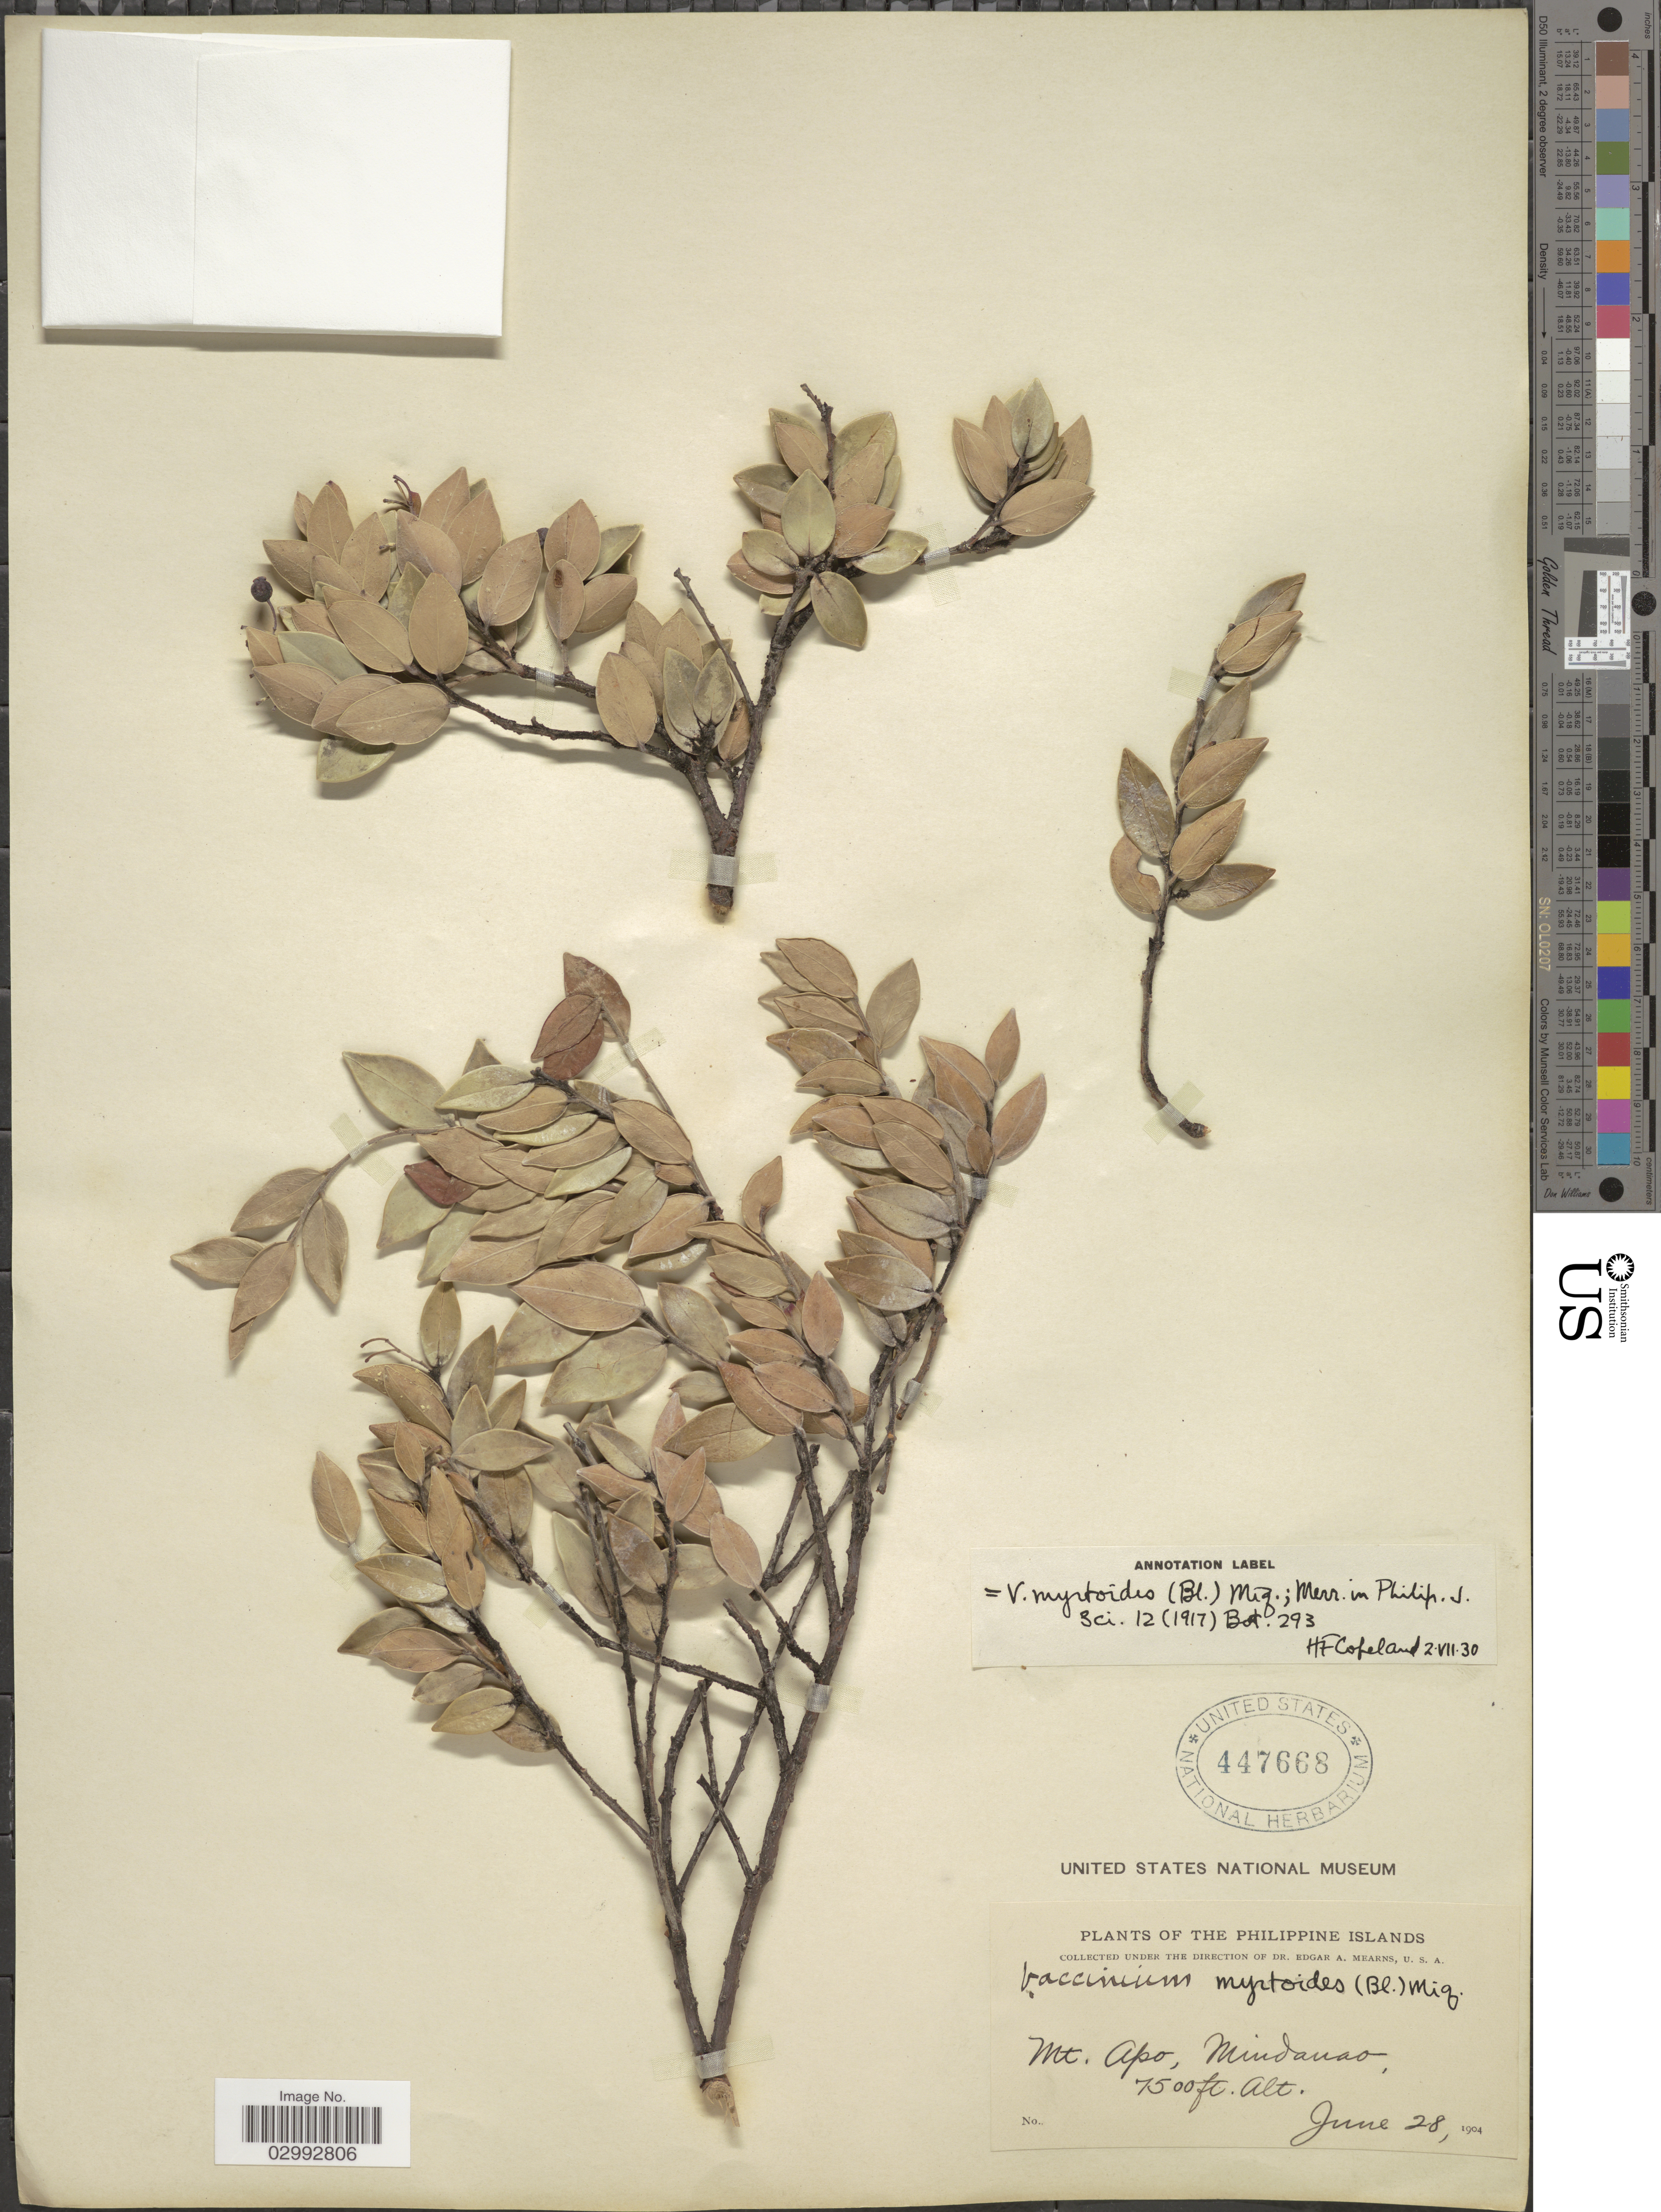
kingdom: Plantae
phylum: Tracheophyta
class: Magnoliopsida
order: Ericales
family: Ericaceae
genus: Vaccinium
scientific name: Vaccinium myrtoides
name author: Miq.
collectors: E. A. Mearns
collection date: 1904-06-28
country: Philippines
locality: Mt. Apo, Mindanao.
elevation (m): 2286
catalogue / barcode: US 447668